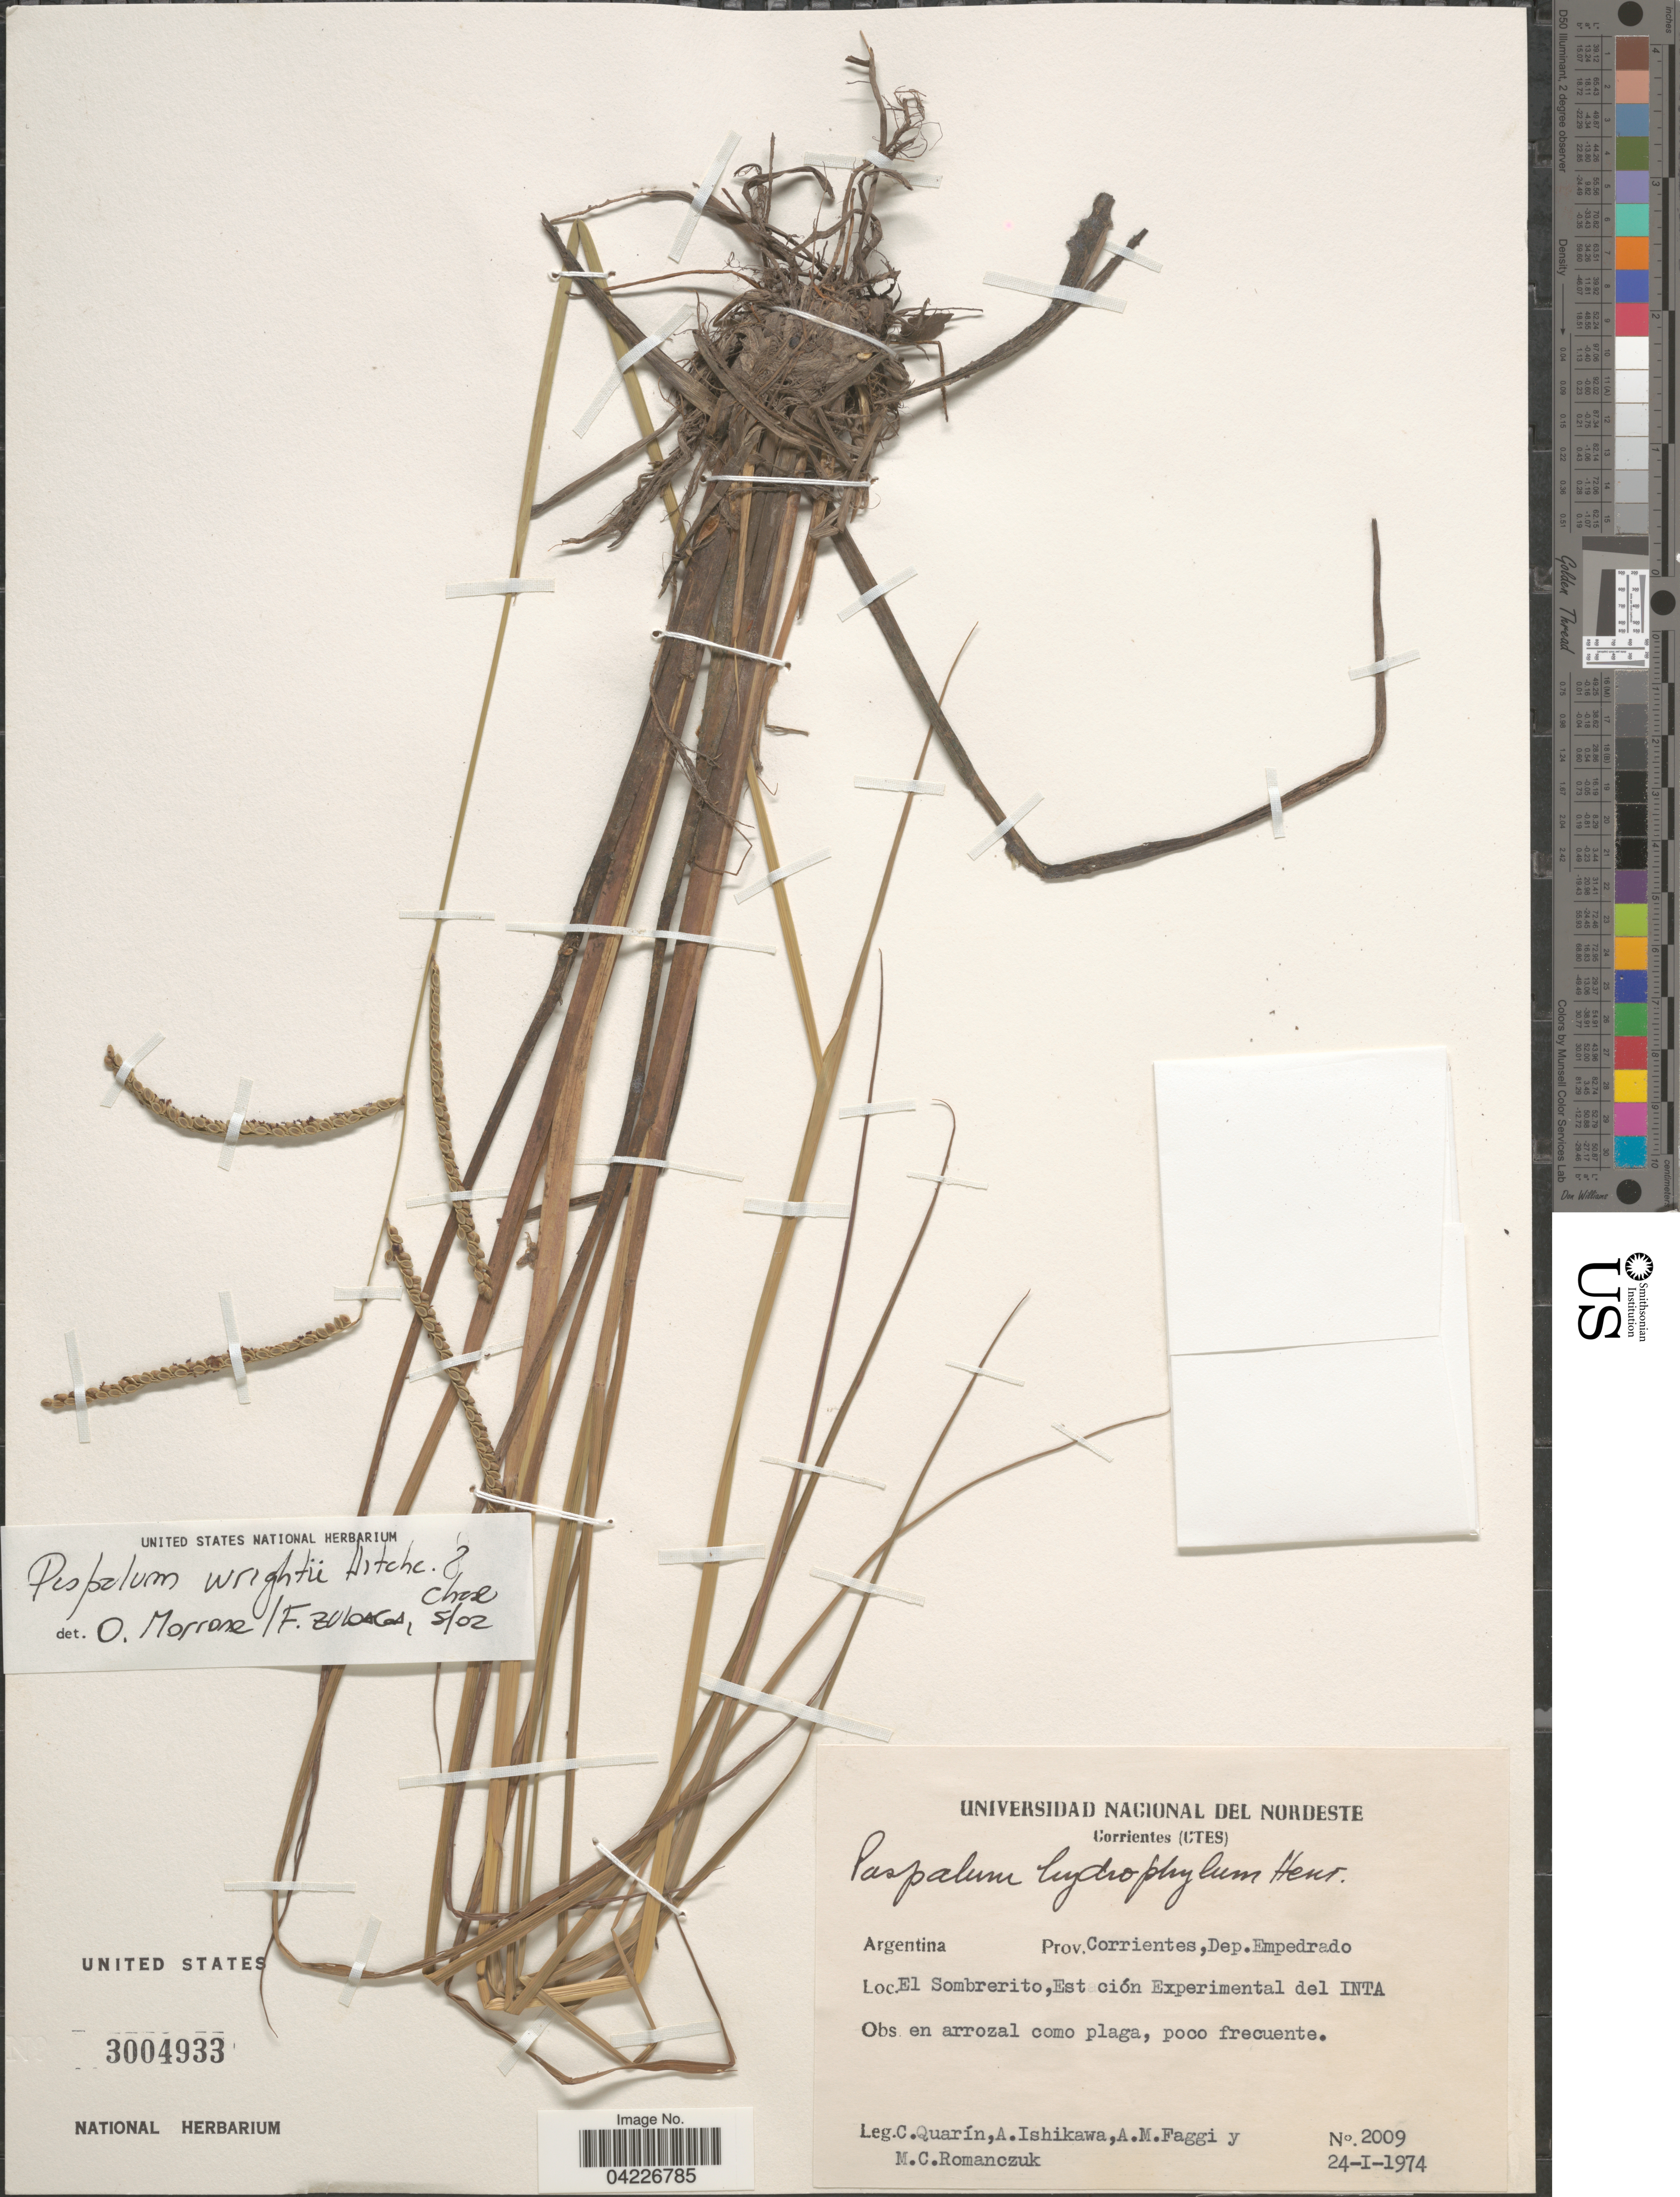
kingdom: Plantae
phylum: Tracheophyta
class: Liliopsida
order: Poales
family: Poaceae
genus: Paspalum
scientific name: Paspalum wrightii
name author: Hitchc. & Chase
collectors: C. Quarín, A. Ishikawa, A. Faggi & M. C. Romanczuk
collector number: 2009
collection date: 1974-01-24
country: Argentina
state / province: Corrientes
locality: Dep. Empedrado. El Sombrerito, Est ción Experimental del INTA.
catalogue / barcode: US 3004933